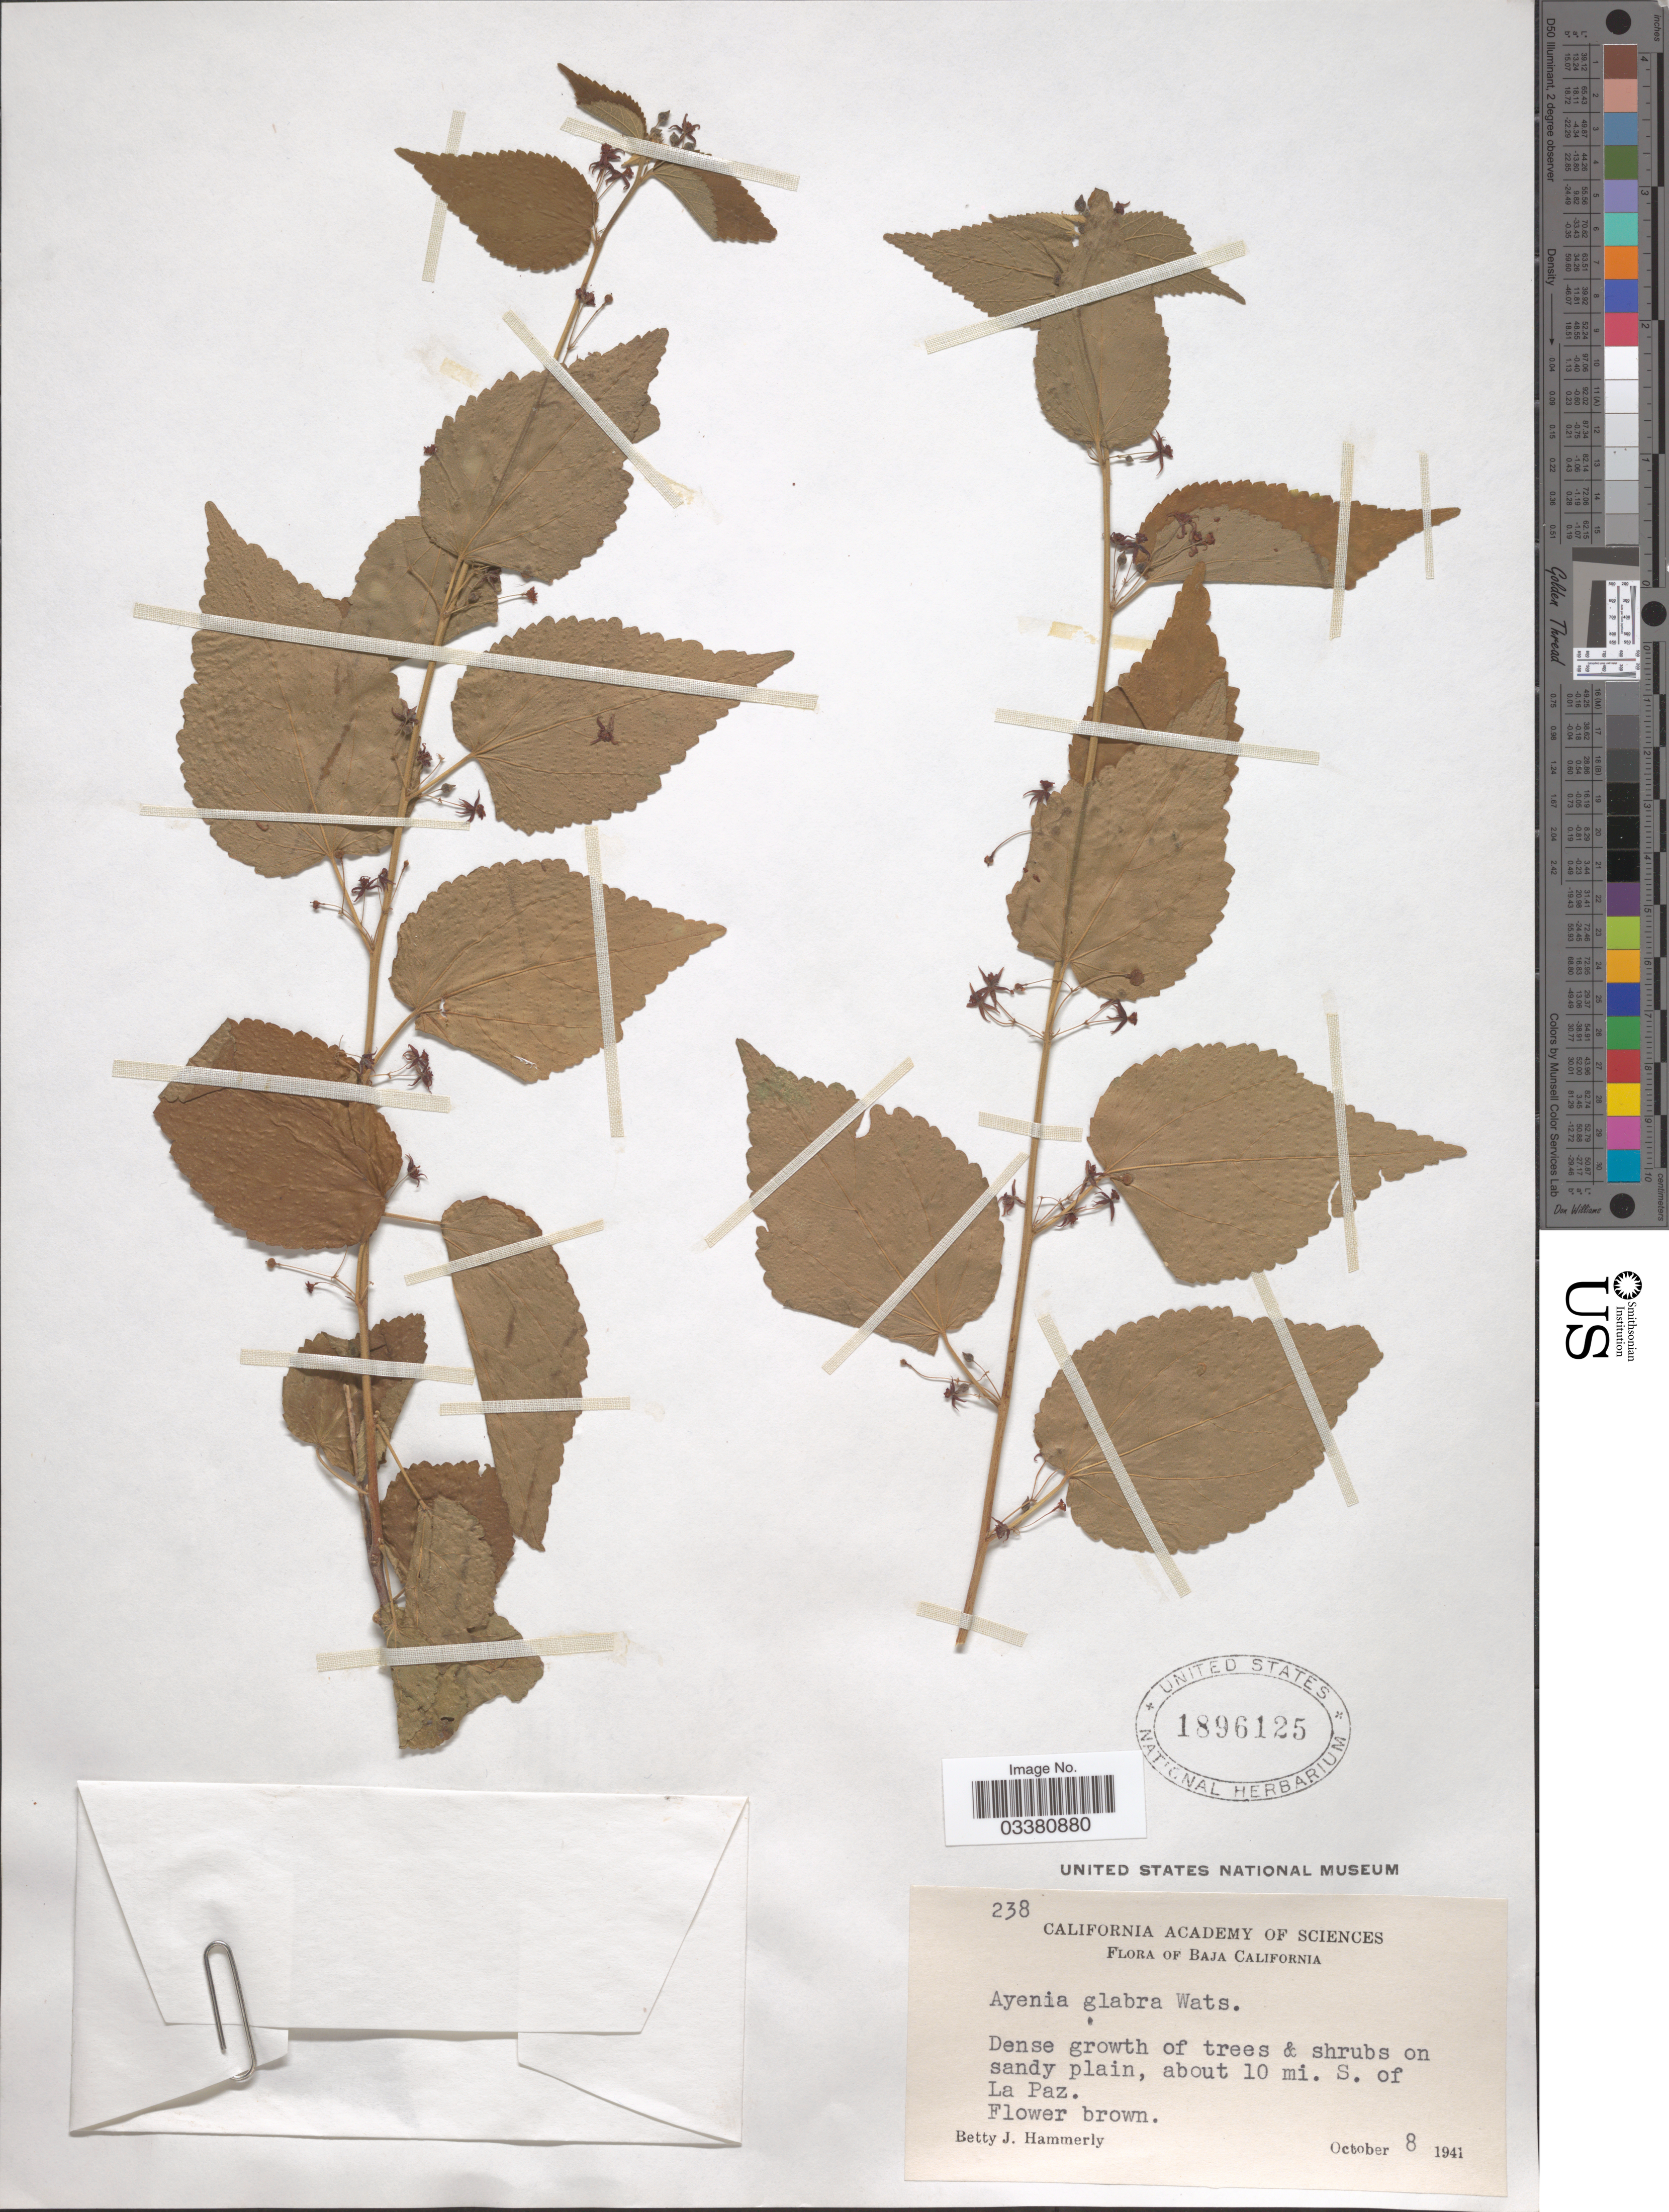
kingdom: Plantae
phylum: Tracheophyta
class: Magnoliopsida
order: Malvales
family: Malvaceae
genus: Ayenia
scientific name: Ayenia glabra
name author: S. Watson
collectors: B. J. Hammerly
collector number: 238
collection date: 1941-10-08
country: Mexico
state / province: Baja California Sur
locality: About 10 mi. S. of La Paz.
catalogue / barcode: US 1896125